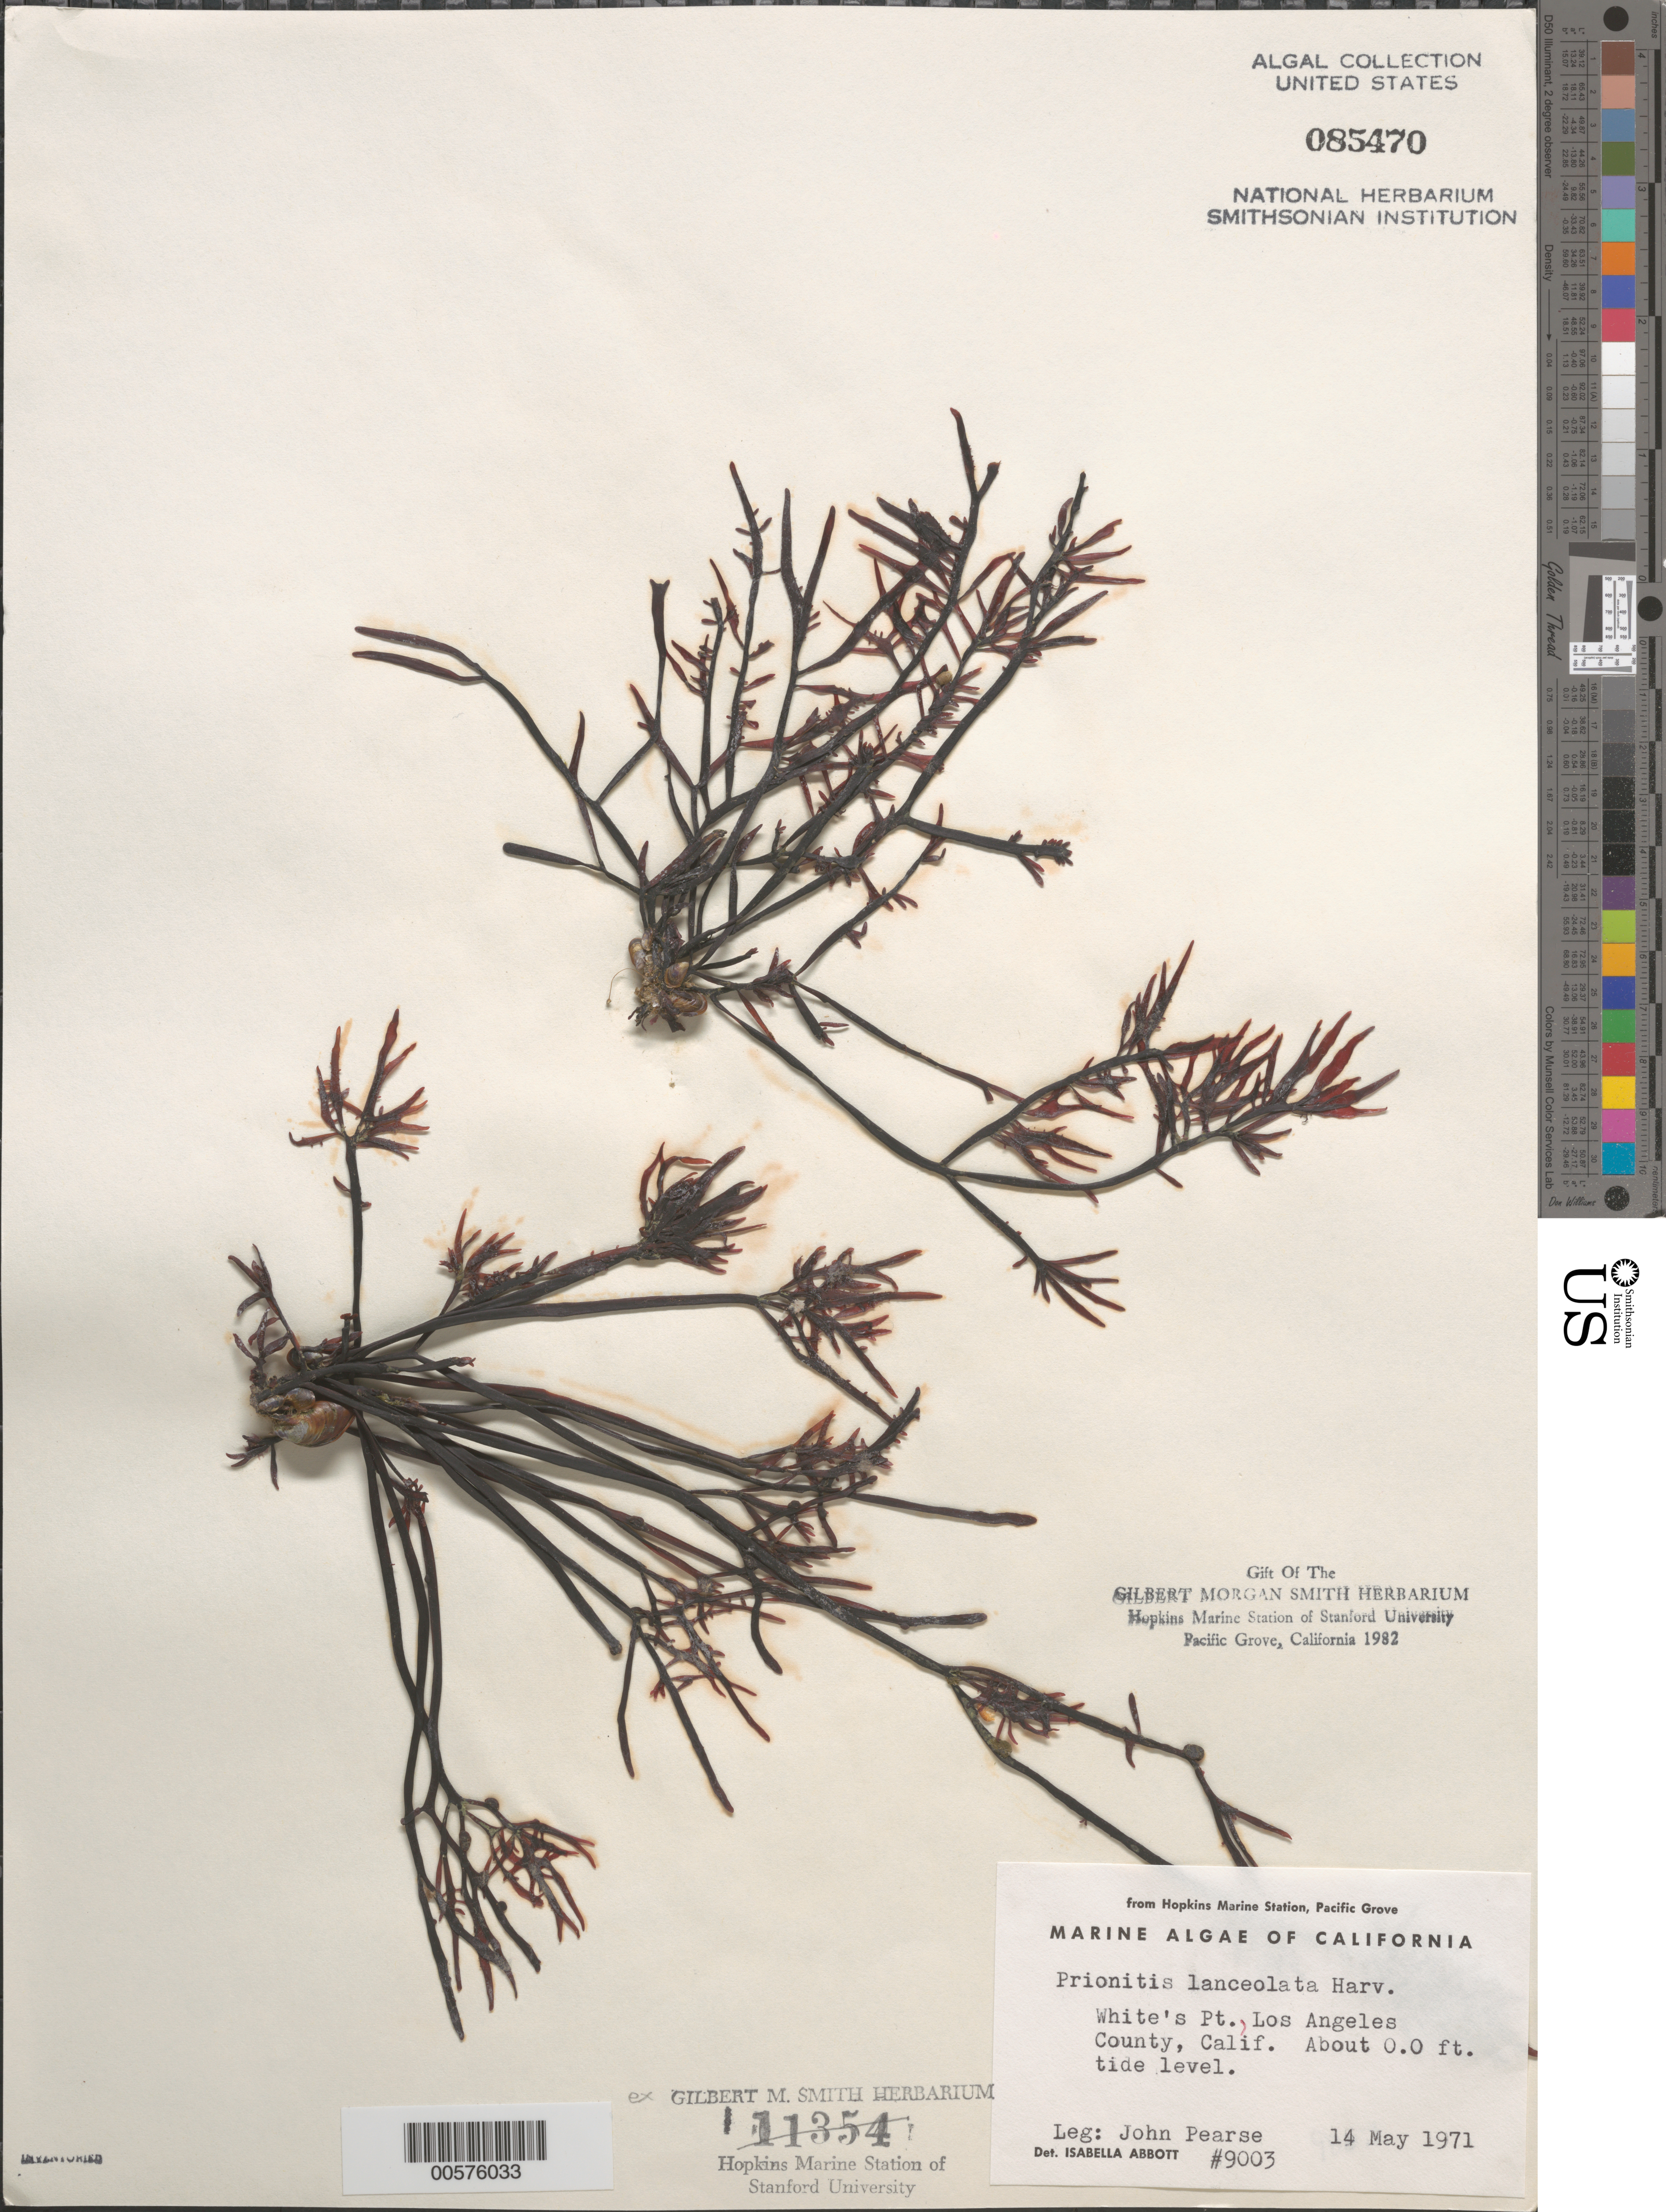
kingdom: Plantae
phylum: Rhodophyta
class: Florideophyceae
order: Cryptonemiales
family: Cryptonemiaceae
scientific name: Prionitis lanceolata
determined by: Abbott, Isabella A.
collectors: J. Pearse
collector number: IAA 9003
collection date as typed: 14 May 1971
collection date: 1971-05-14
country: United States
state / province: California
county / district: Los Angeles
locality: White's Point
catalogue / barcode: US 85470